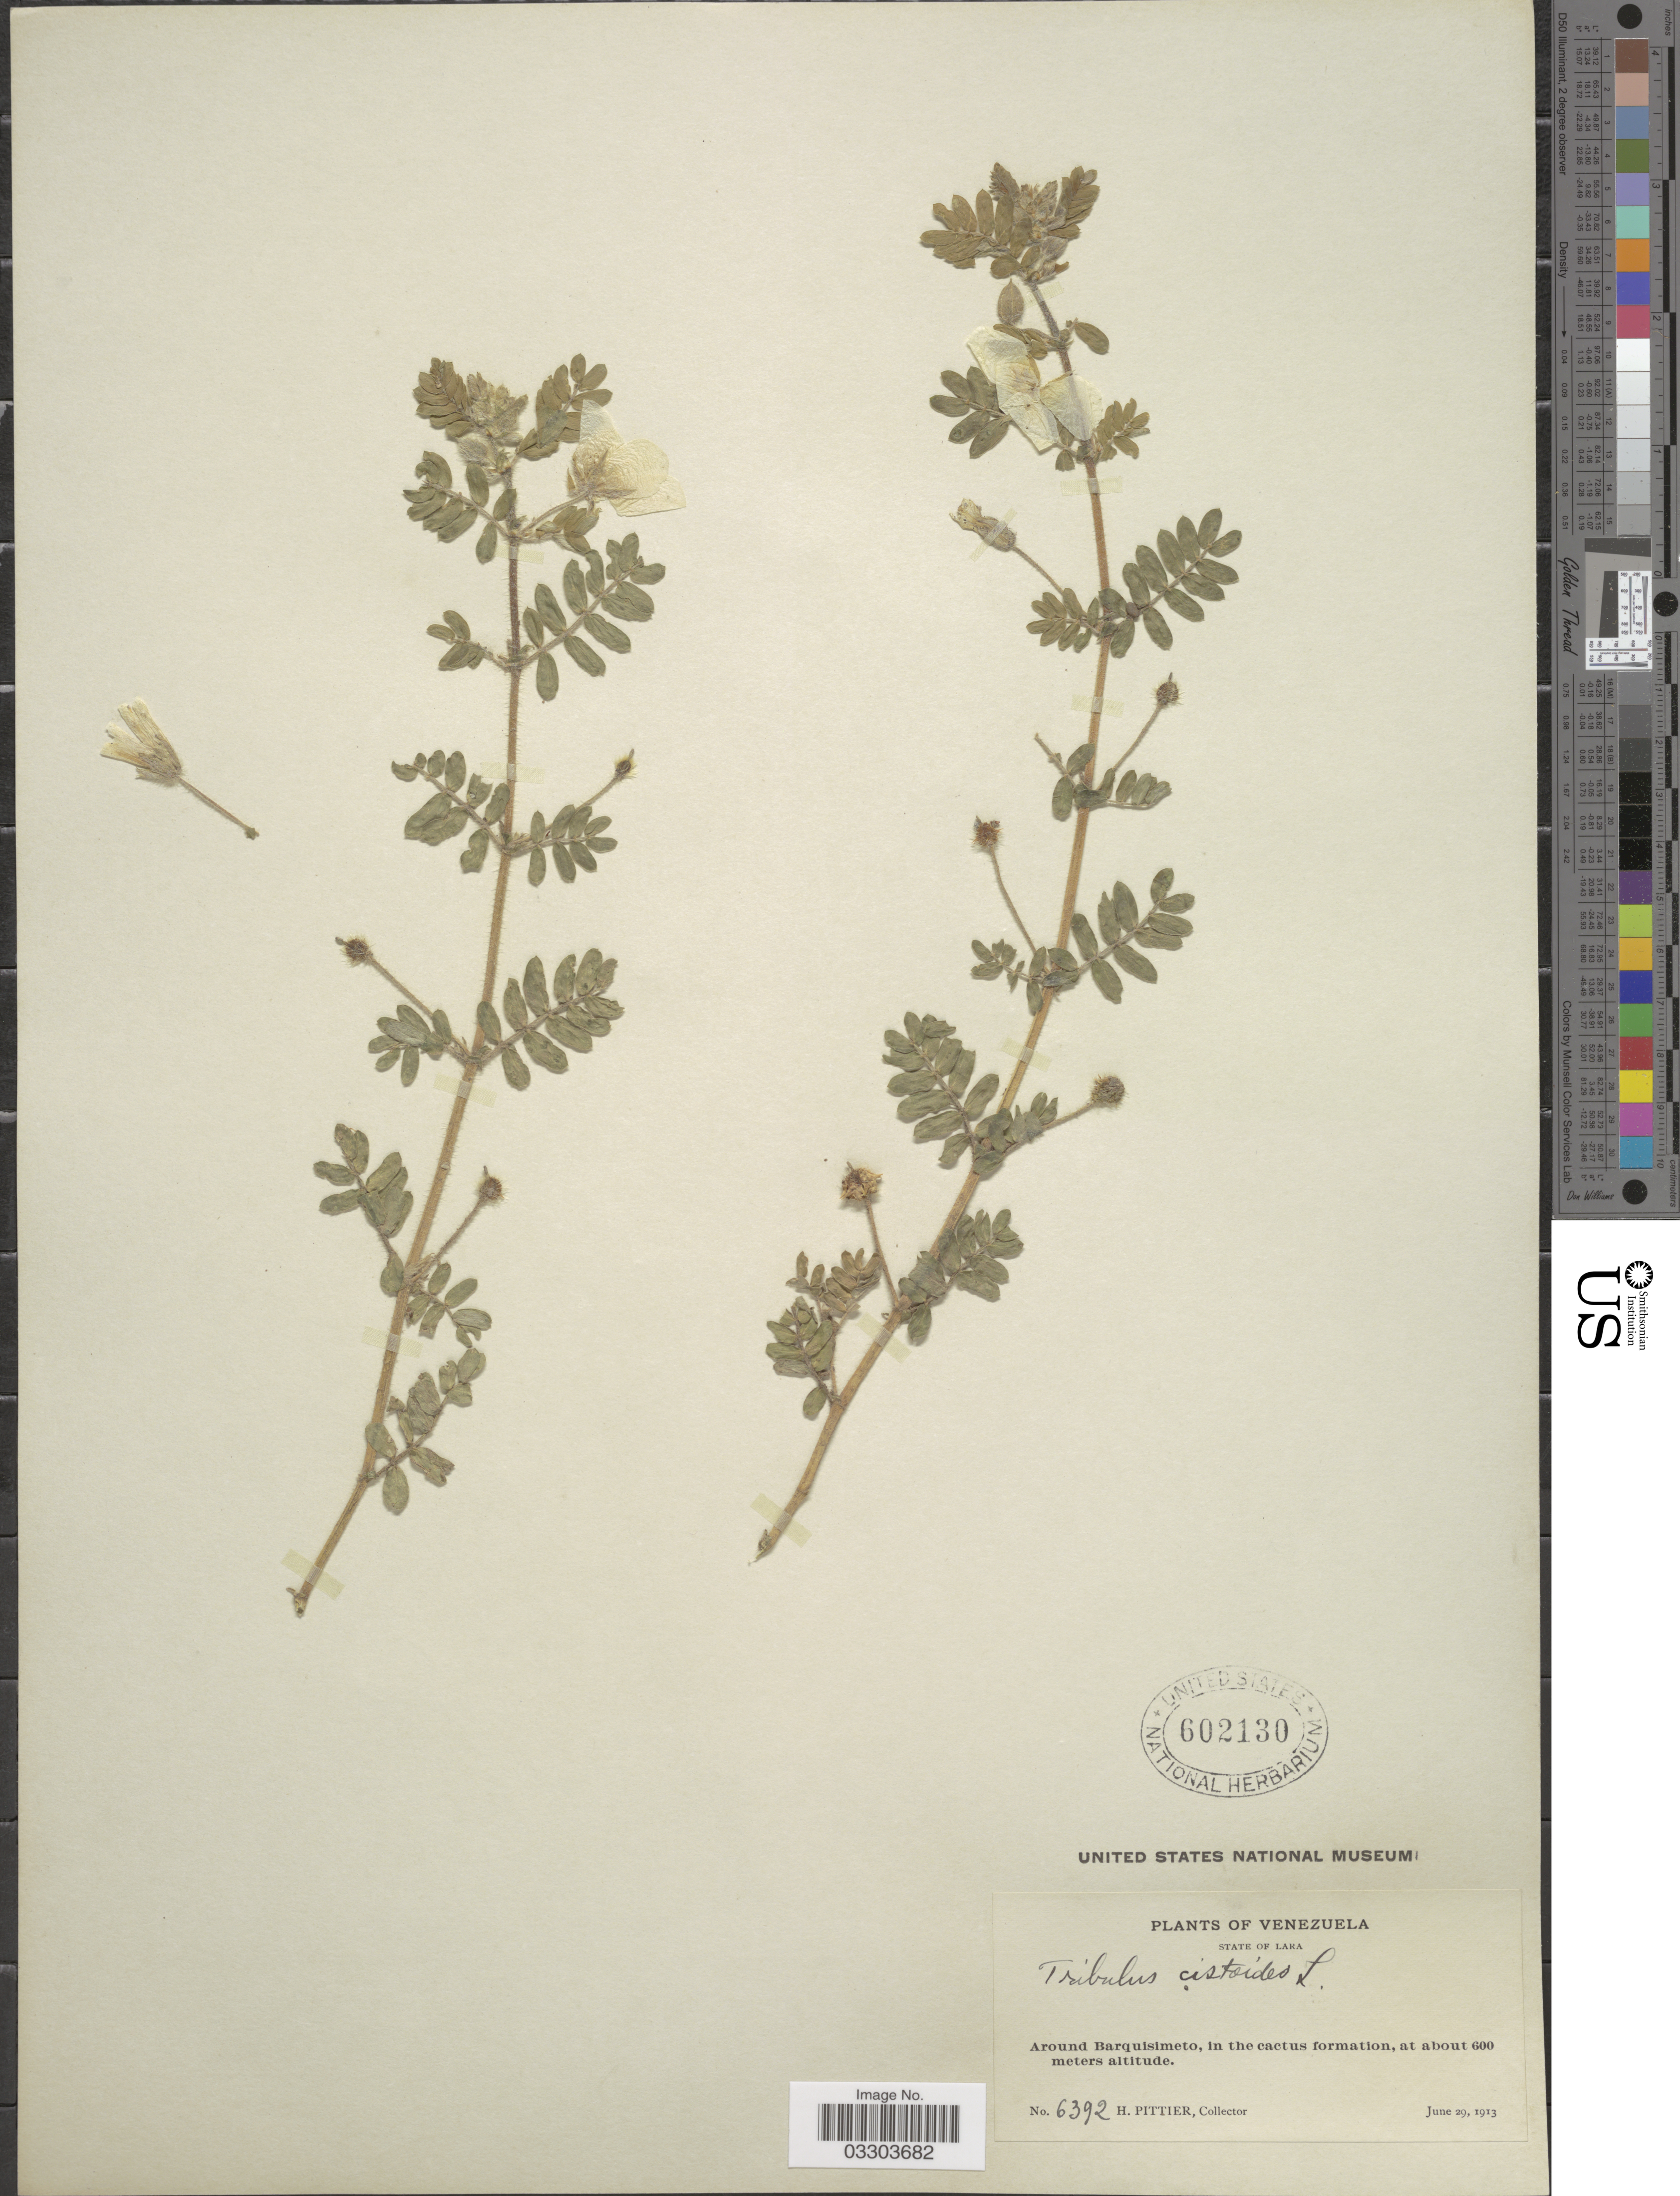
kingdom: Plantae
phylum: Tracheophyta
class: Magnoliopsida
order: Zygophyllales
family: Zygophyllaceae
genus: Tribulus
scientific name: Tribulus cistoides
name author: L.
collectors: H. F. Pittier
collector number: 6392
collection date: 1913-06-29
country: Venezuela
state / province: Lara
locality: Around Barquisimeto, in the cactus formation.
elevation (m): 600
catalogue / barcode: US 602130